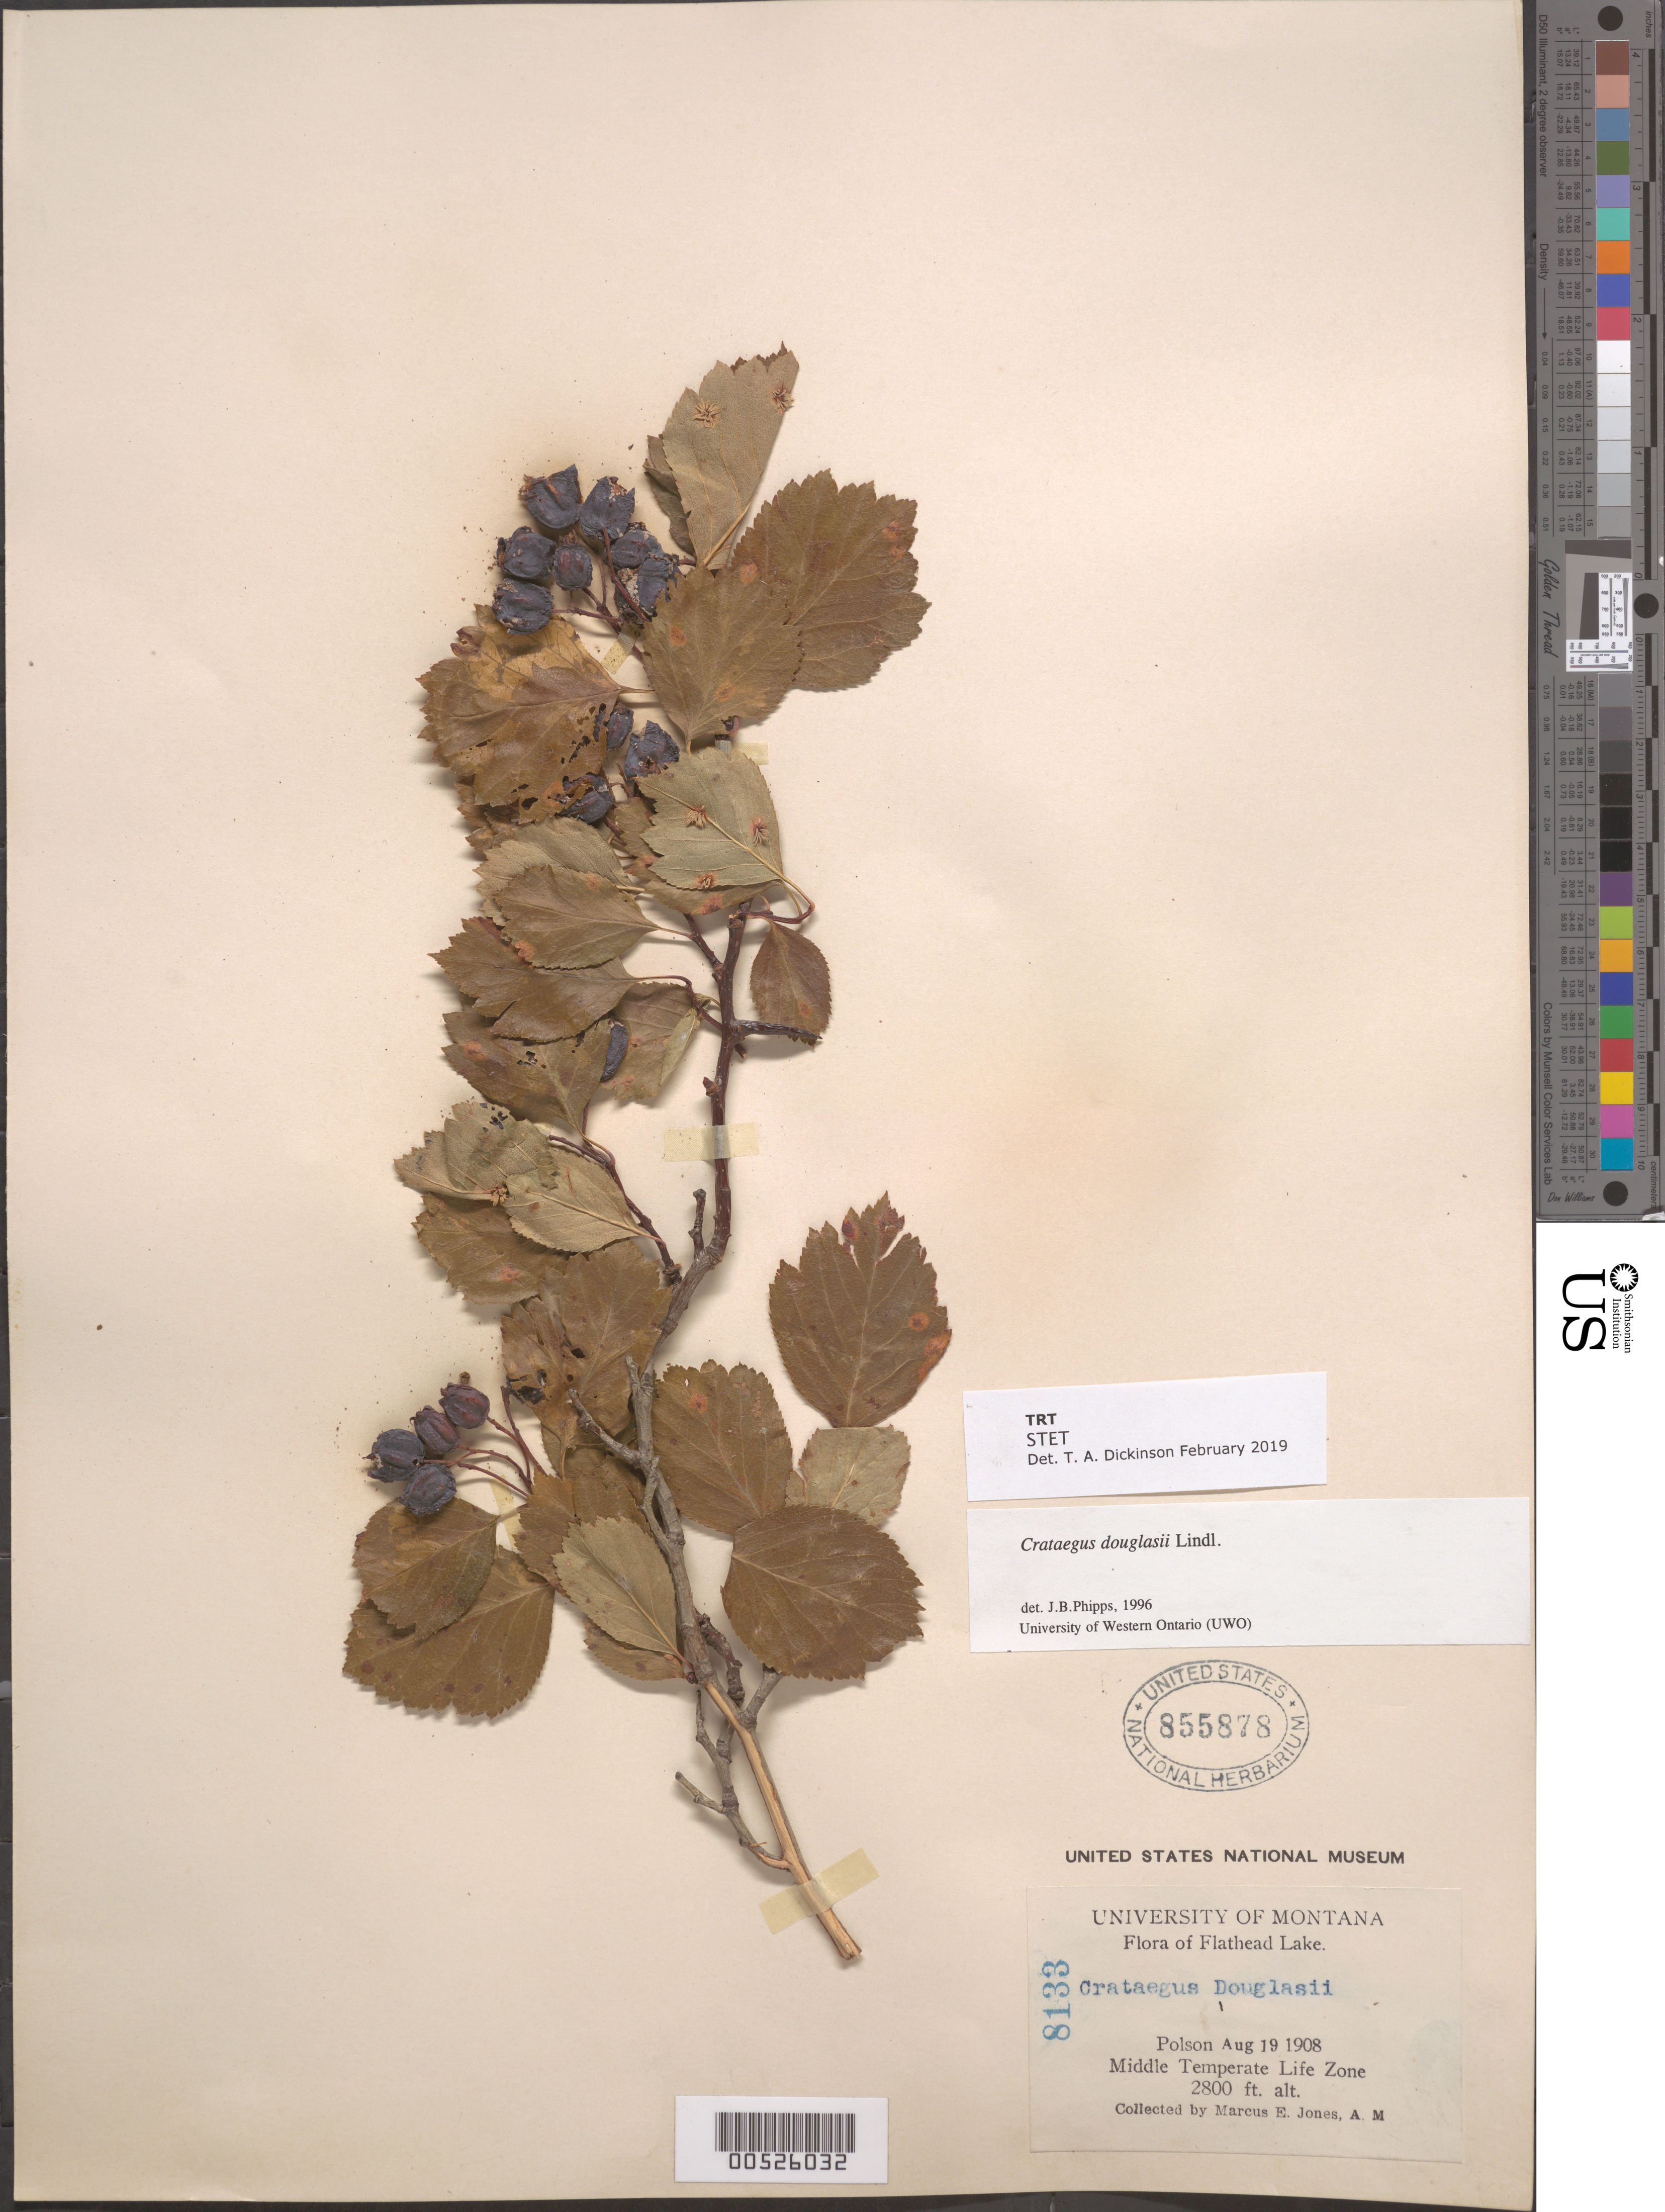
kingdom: Plantae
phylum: Tracheophyta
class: Magnoliopsida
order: Rosales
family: Rosaceae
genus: Crataegus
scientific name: Crataegus douglasii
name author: Lindl.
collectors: M. E. Jones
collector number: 8133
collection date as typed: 19 Aug 1908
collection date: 1908-08-19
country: United States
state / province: Montana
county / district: Lake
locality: Polson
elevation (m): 853.4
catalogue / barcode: US 855878